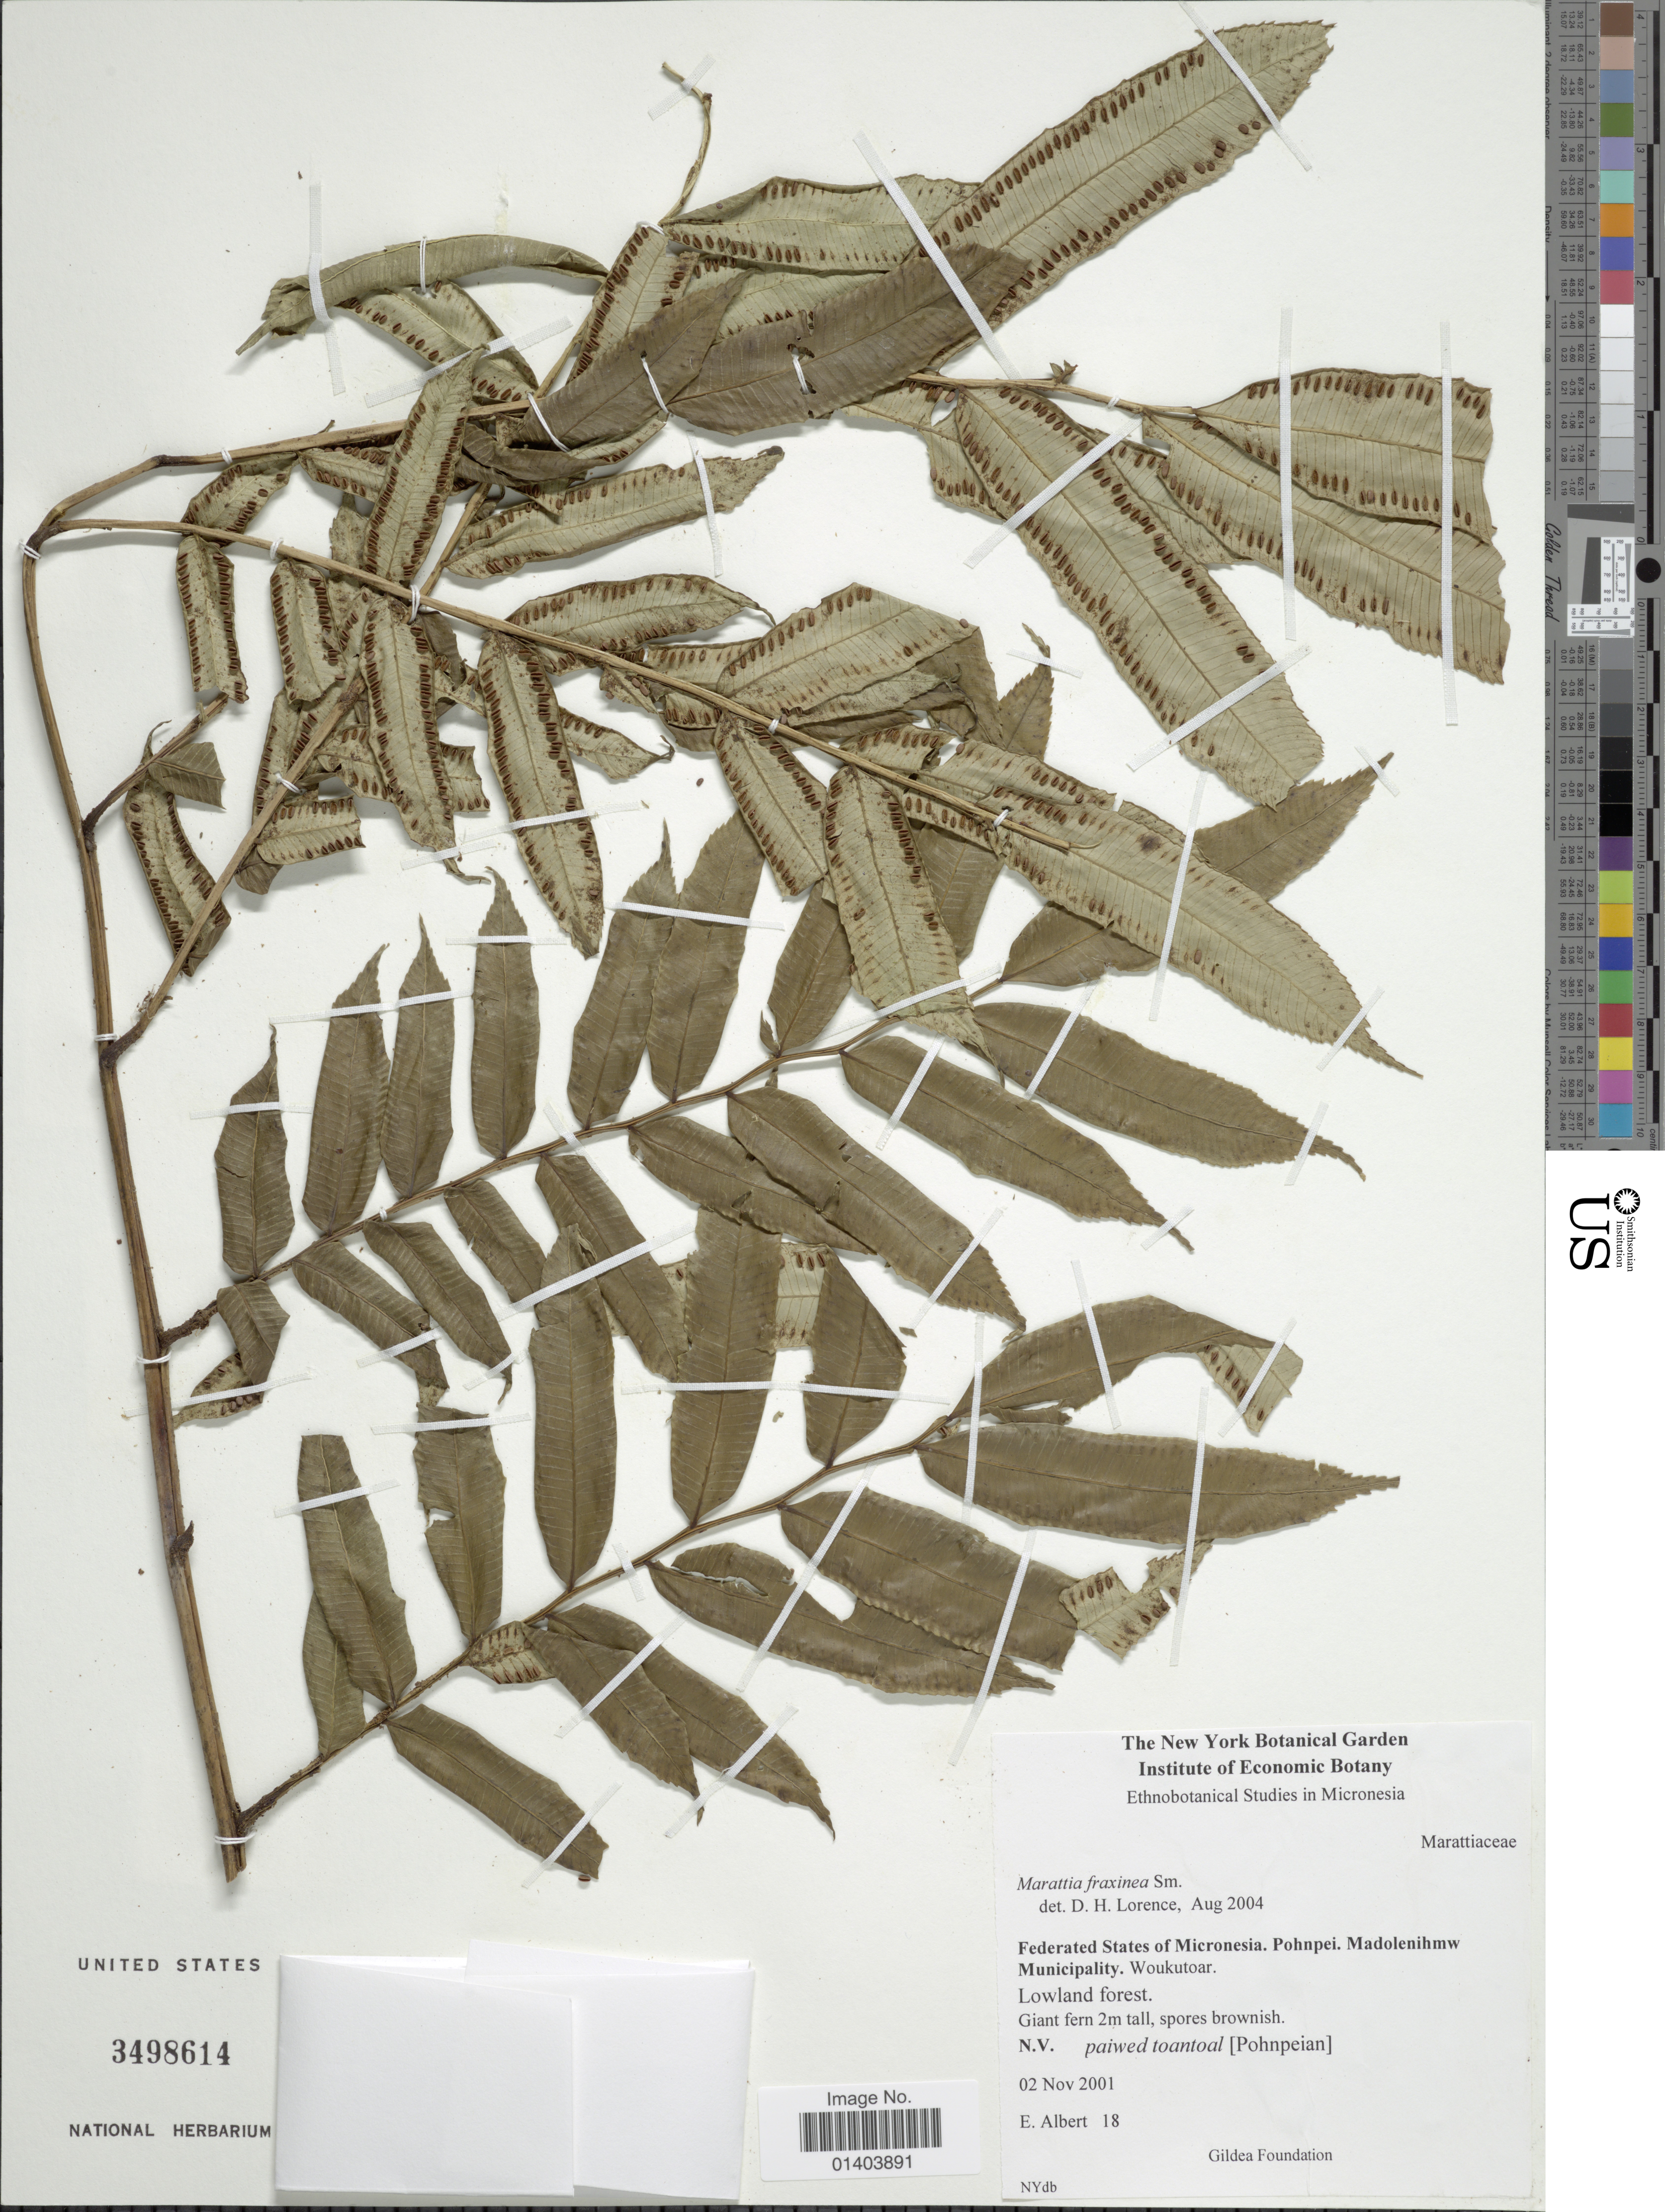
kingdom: Plantae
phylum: Tracheophyta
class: Polypodiopsida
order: Marattiales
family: Marattiaceae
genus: Ptisana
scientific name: Ptisana fraxinea var. fraxinea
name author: (Sm.) Murdock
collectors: E. Albert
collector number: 18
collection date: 2001-11-02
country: Micronesia, Federated States of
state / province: Pohnpei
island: Pohnpei [Ponape]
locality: Federated States of Micronesia, Madolenihmw Municipality, Woukutoar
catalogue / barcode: US 3498614